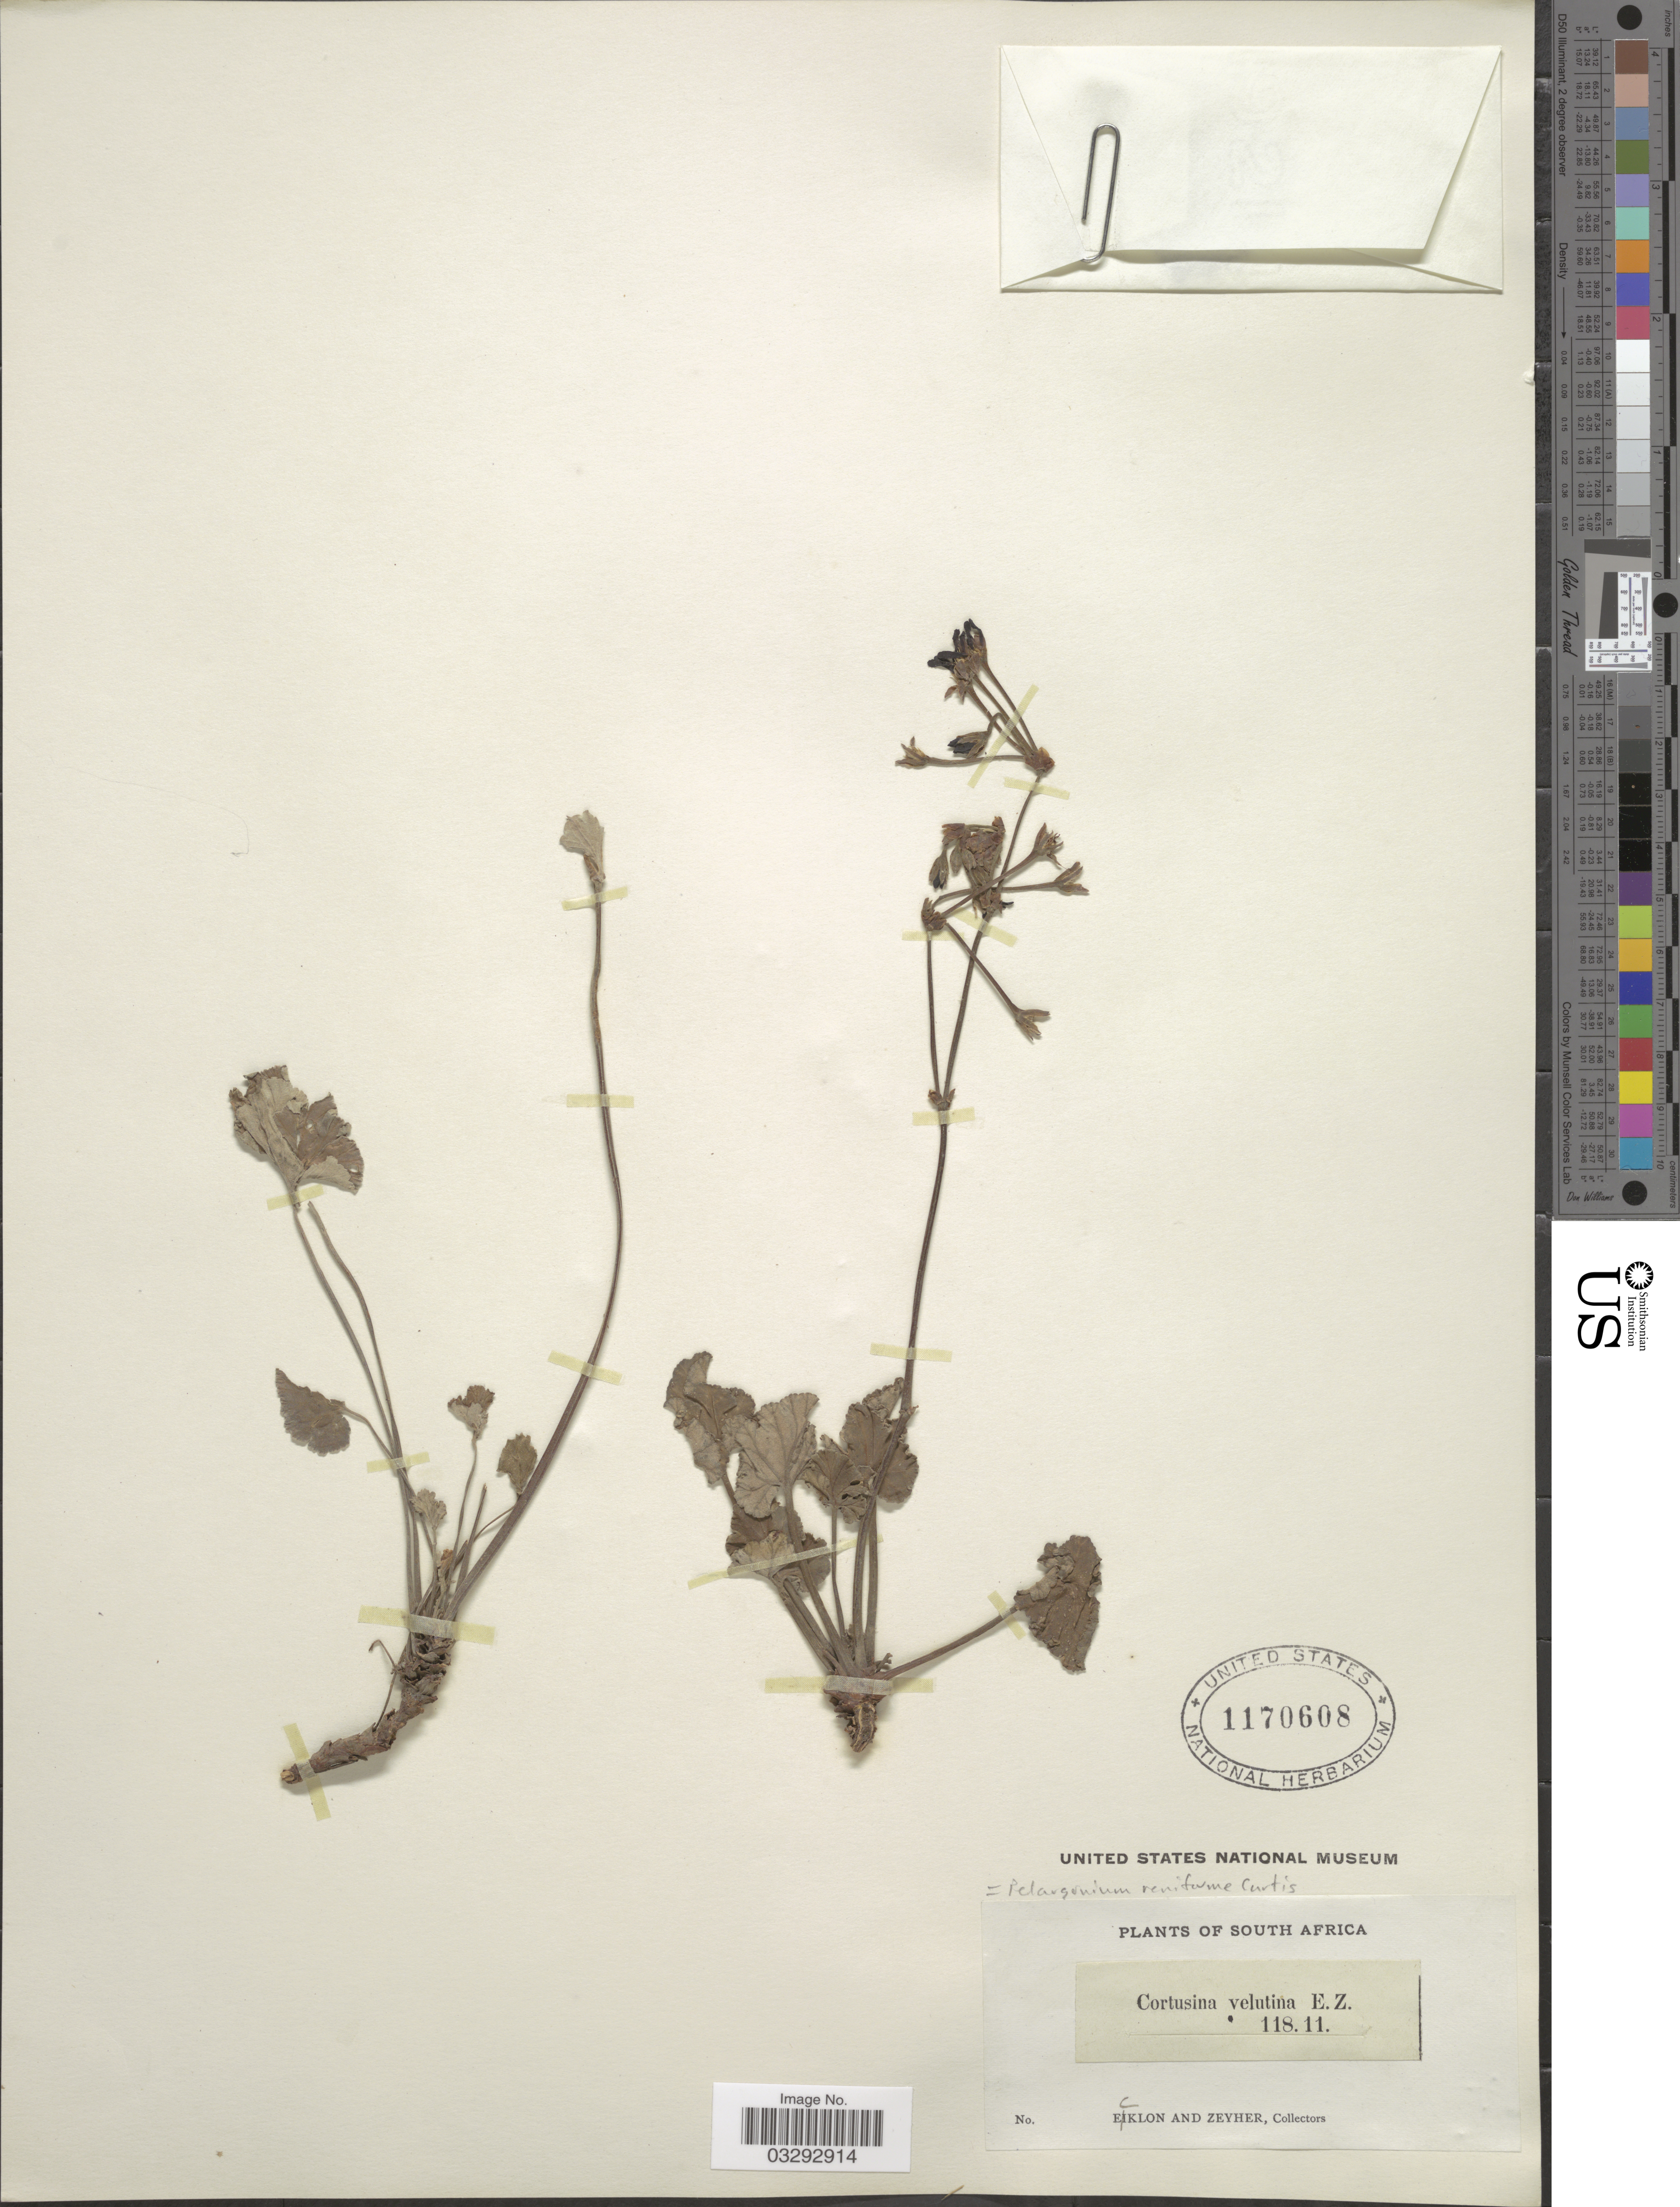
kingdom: Plantae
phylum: Tracheophyta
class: Magnoliopsida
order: Geraniales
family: Geraniaceae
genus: Pelargonium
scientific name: Pelargonium reniforme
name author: (Andrews) Curtis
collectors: -. Ecklon & -. Zeyher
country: South Africa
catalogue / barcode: US 1170608